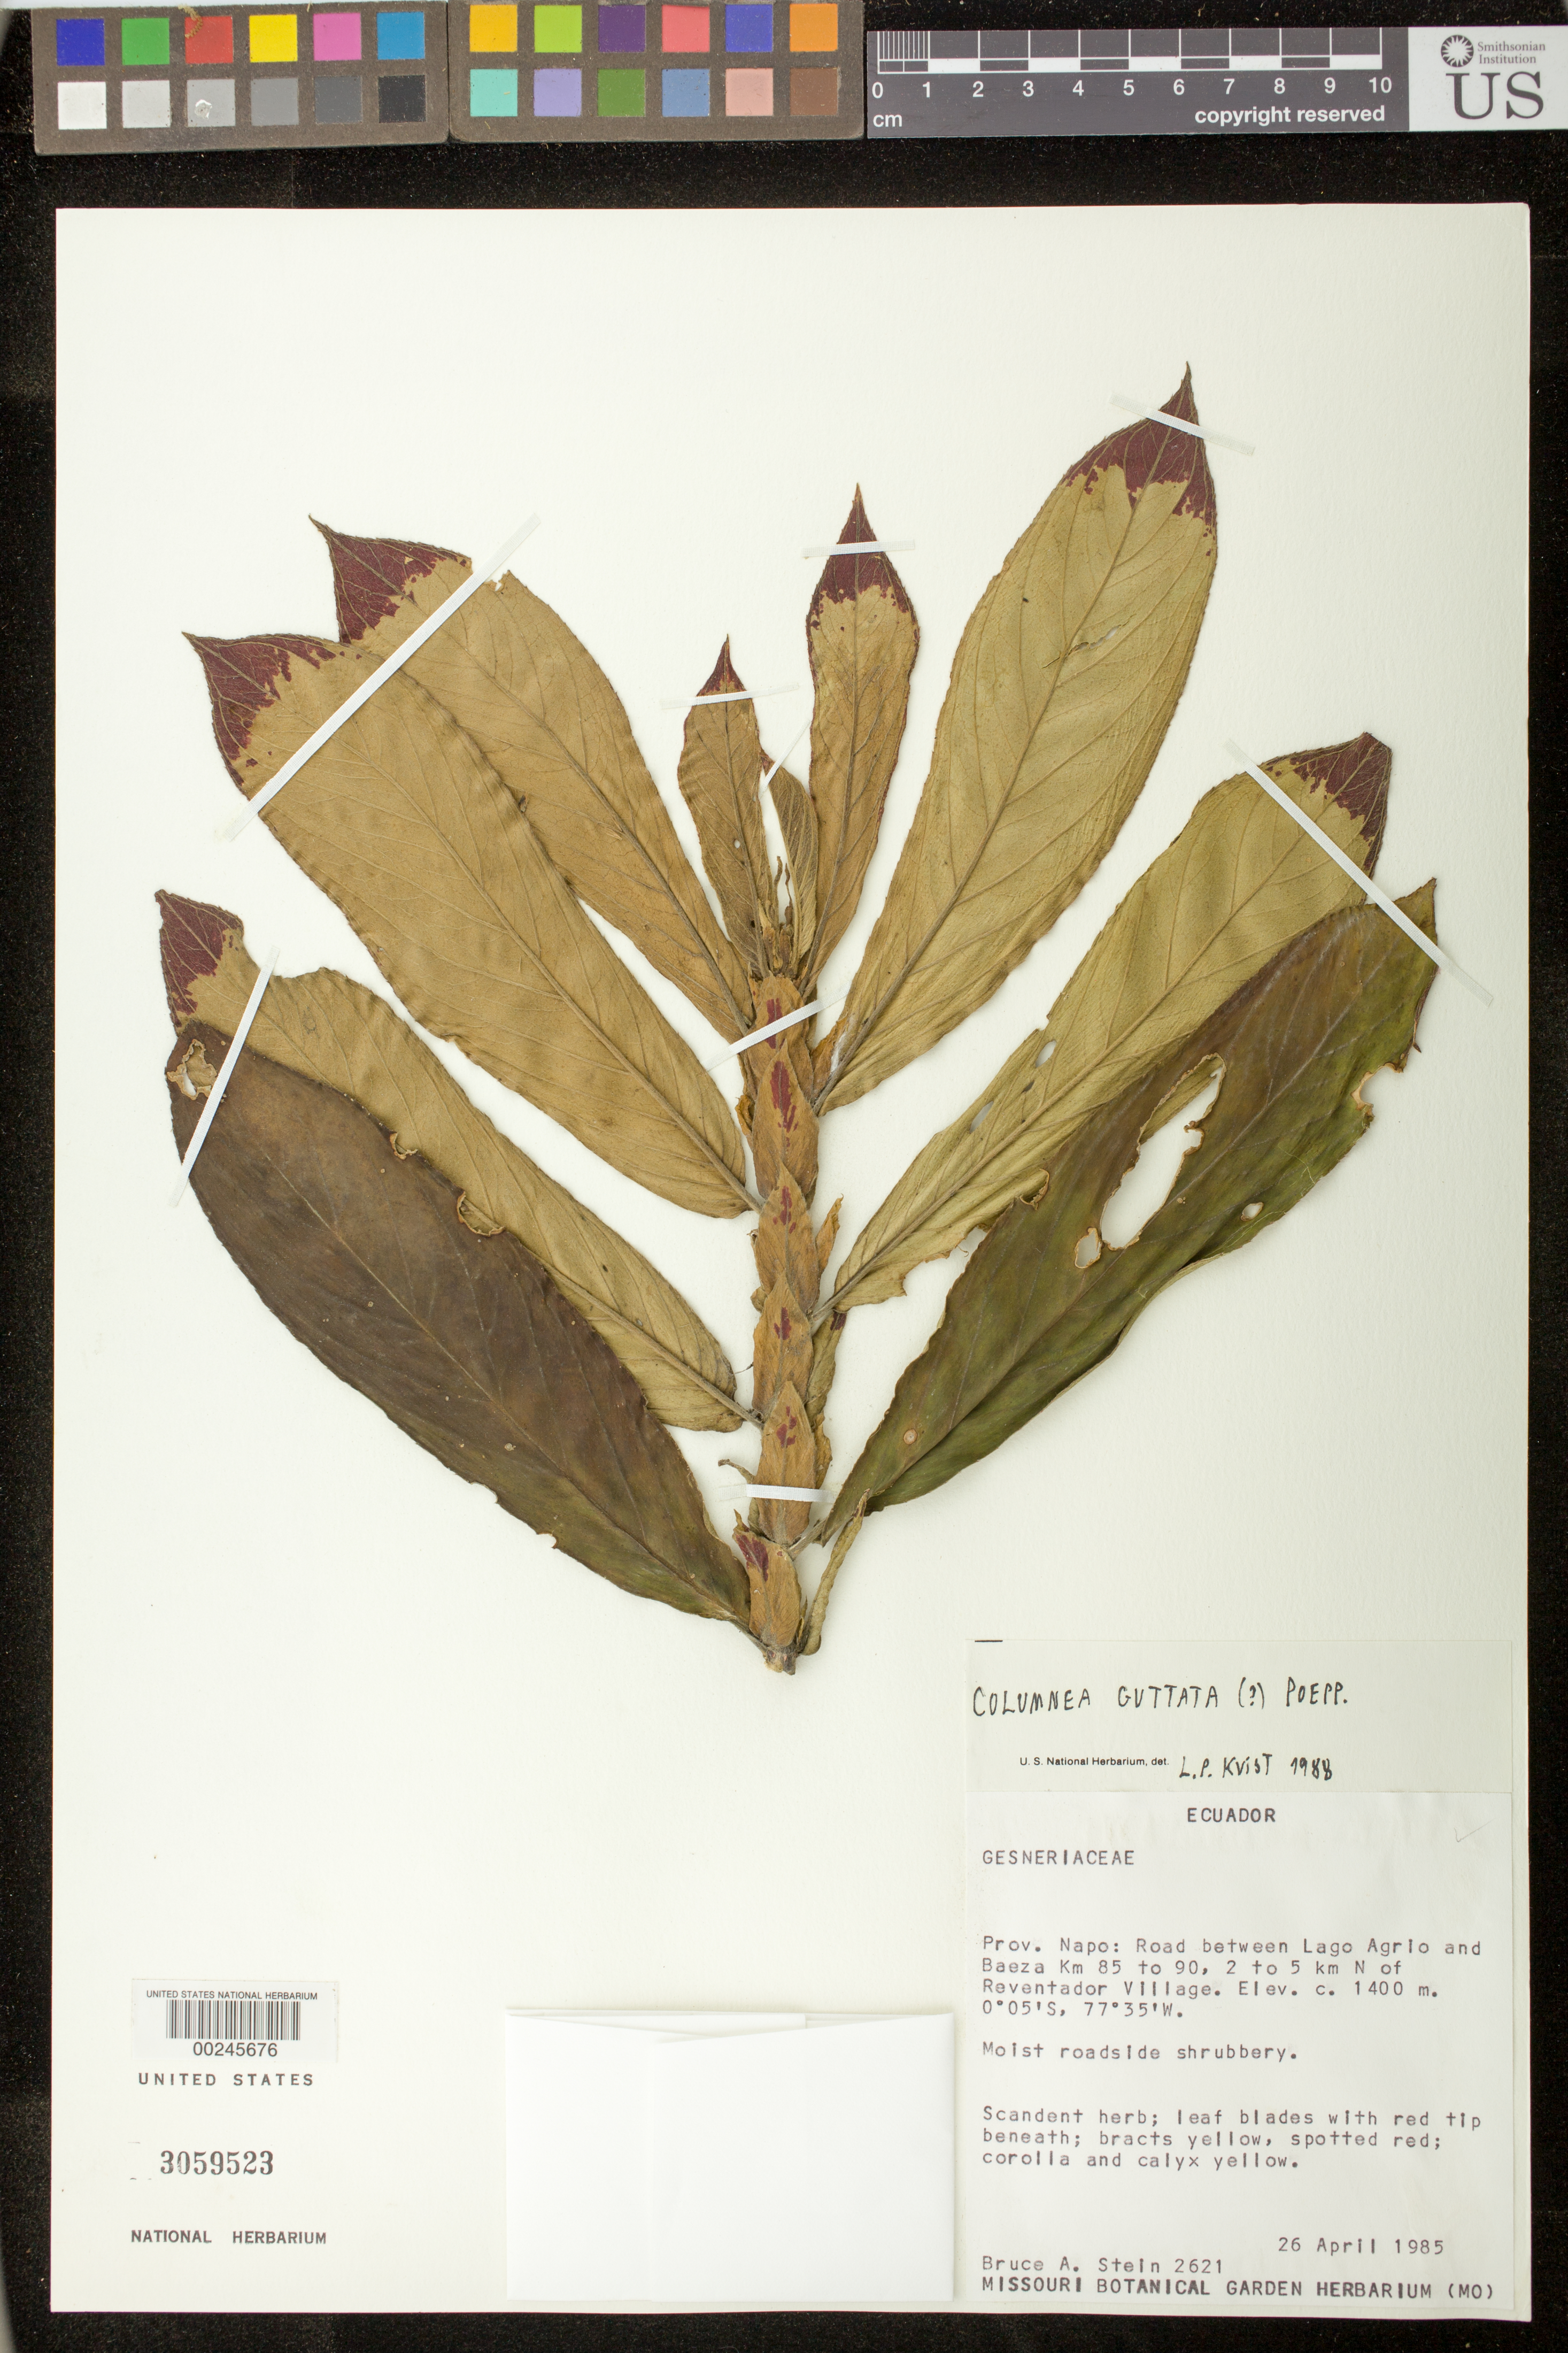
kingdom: Plantae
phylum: Tracheophyta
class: Magnoliopsida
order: Lamiales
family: Gesneriaceae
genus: Columnea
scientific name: Columnea guttata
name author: Poepp.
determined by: Skog, Laurence E.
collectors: B. A. Stein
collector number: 2621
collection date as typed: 26 Apr 1985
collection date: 1985-04-26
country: Ecuador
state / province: Sucumbíos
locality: Napo.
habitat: Moist roadside shrubbery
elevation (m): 1400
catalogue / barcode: US 3059523